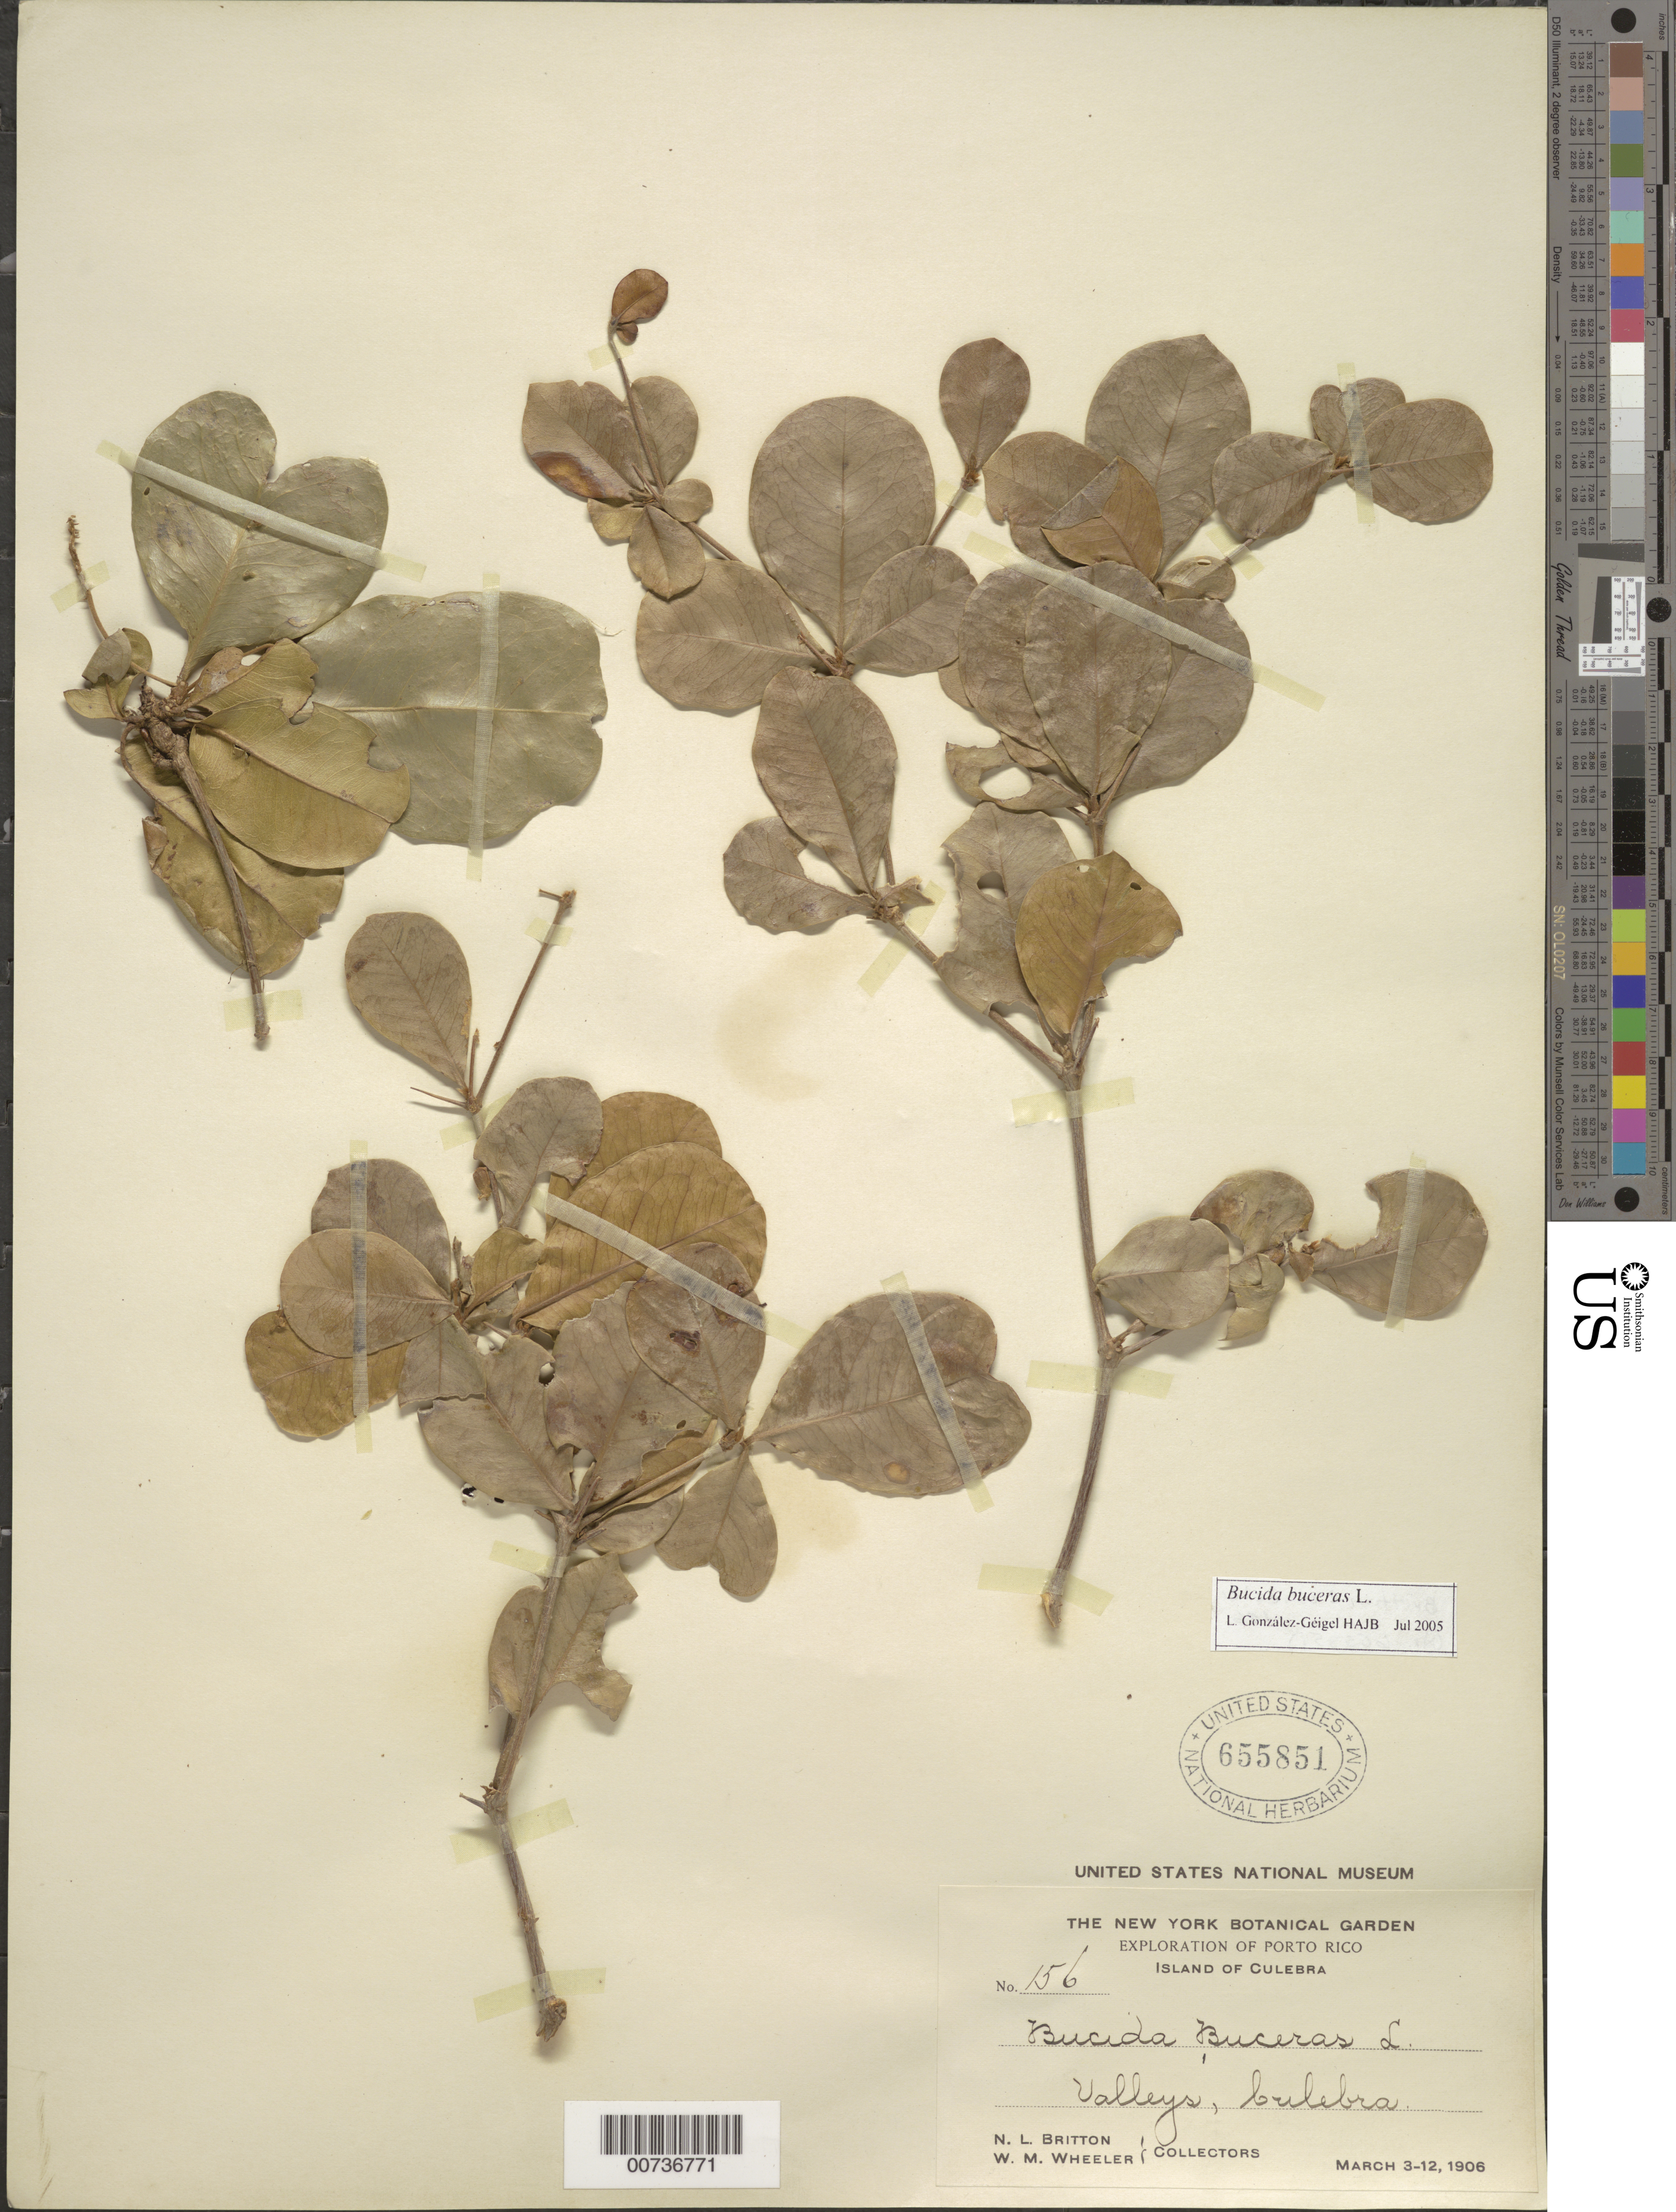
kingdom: Plantae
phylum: Tracheophyta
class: Magnoliopsida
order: Myrtales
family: Combretaceae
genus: Terminalia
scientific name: Terminalia buceras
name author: (L.) C. Wright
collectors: N. Britton & W. Wheeler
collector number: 156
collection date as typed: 03 Mar 1906 to 12 Mar 1906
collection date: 1906-03-03/1906-03-12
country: Puerto Rico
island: Culebra I.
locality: Valleys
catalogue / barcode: US 655851